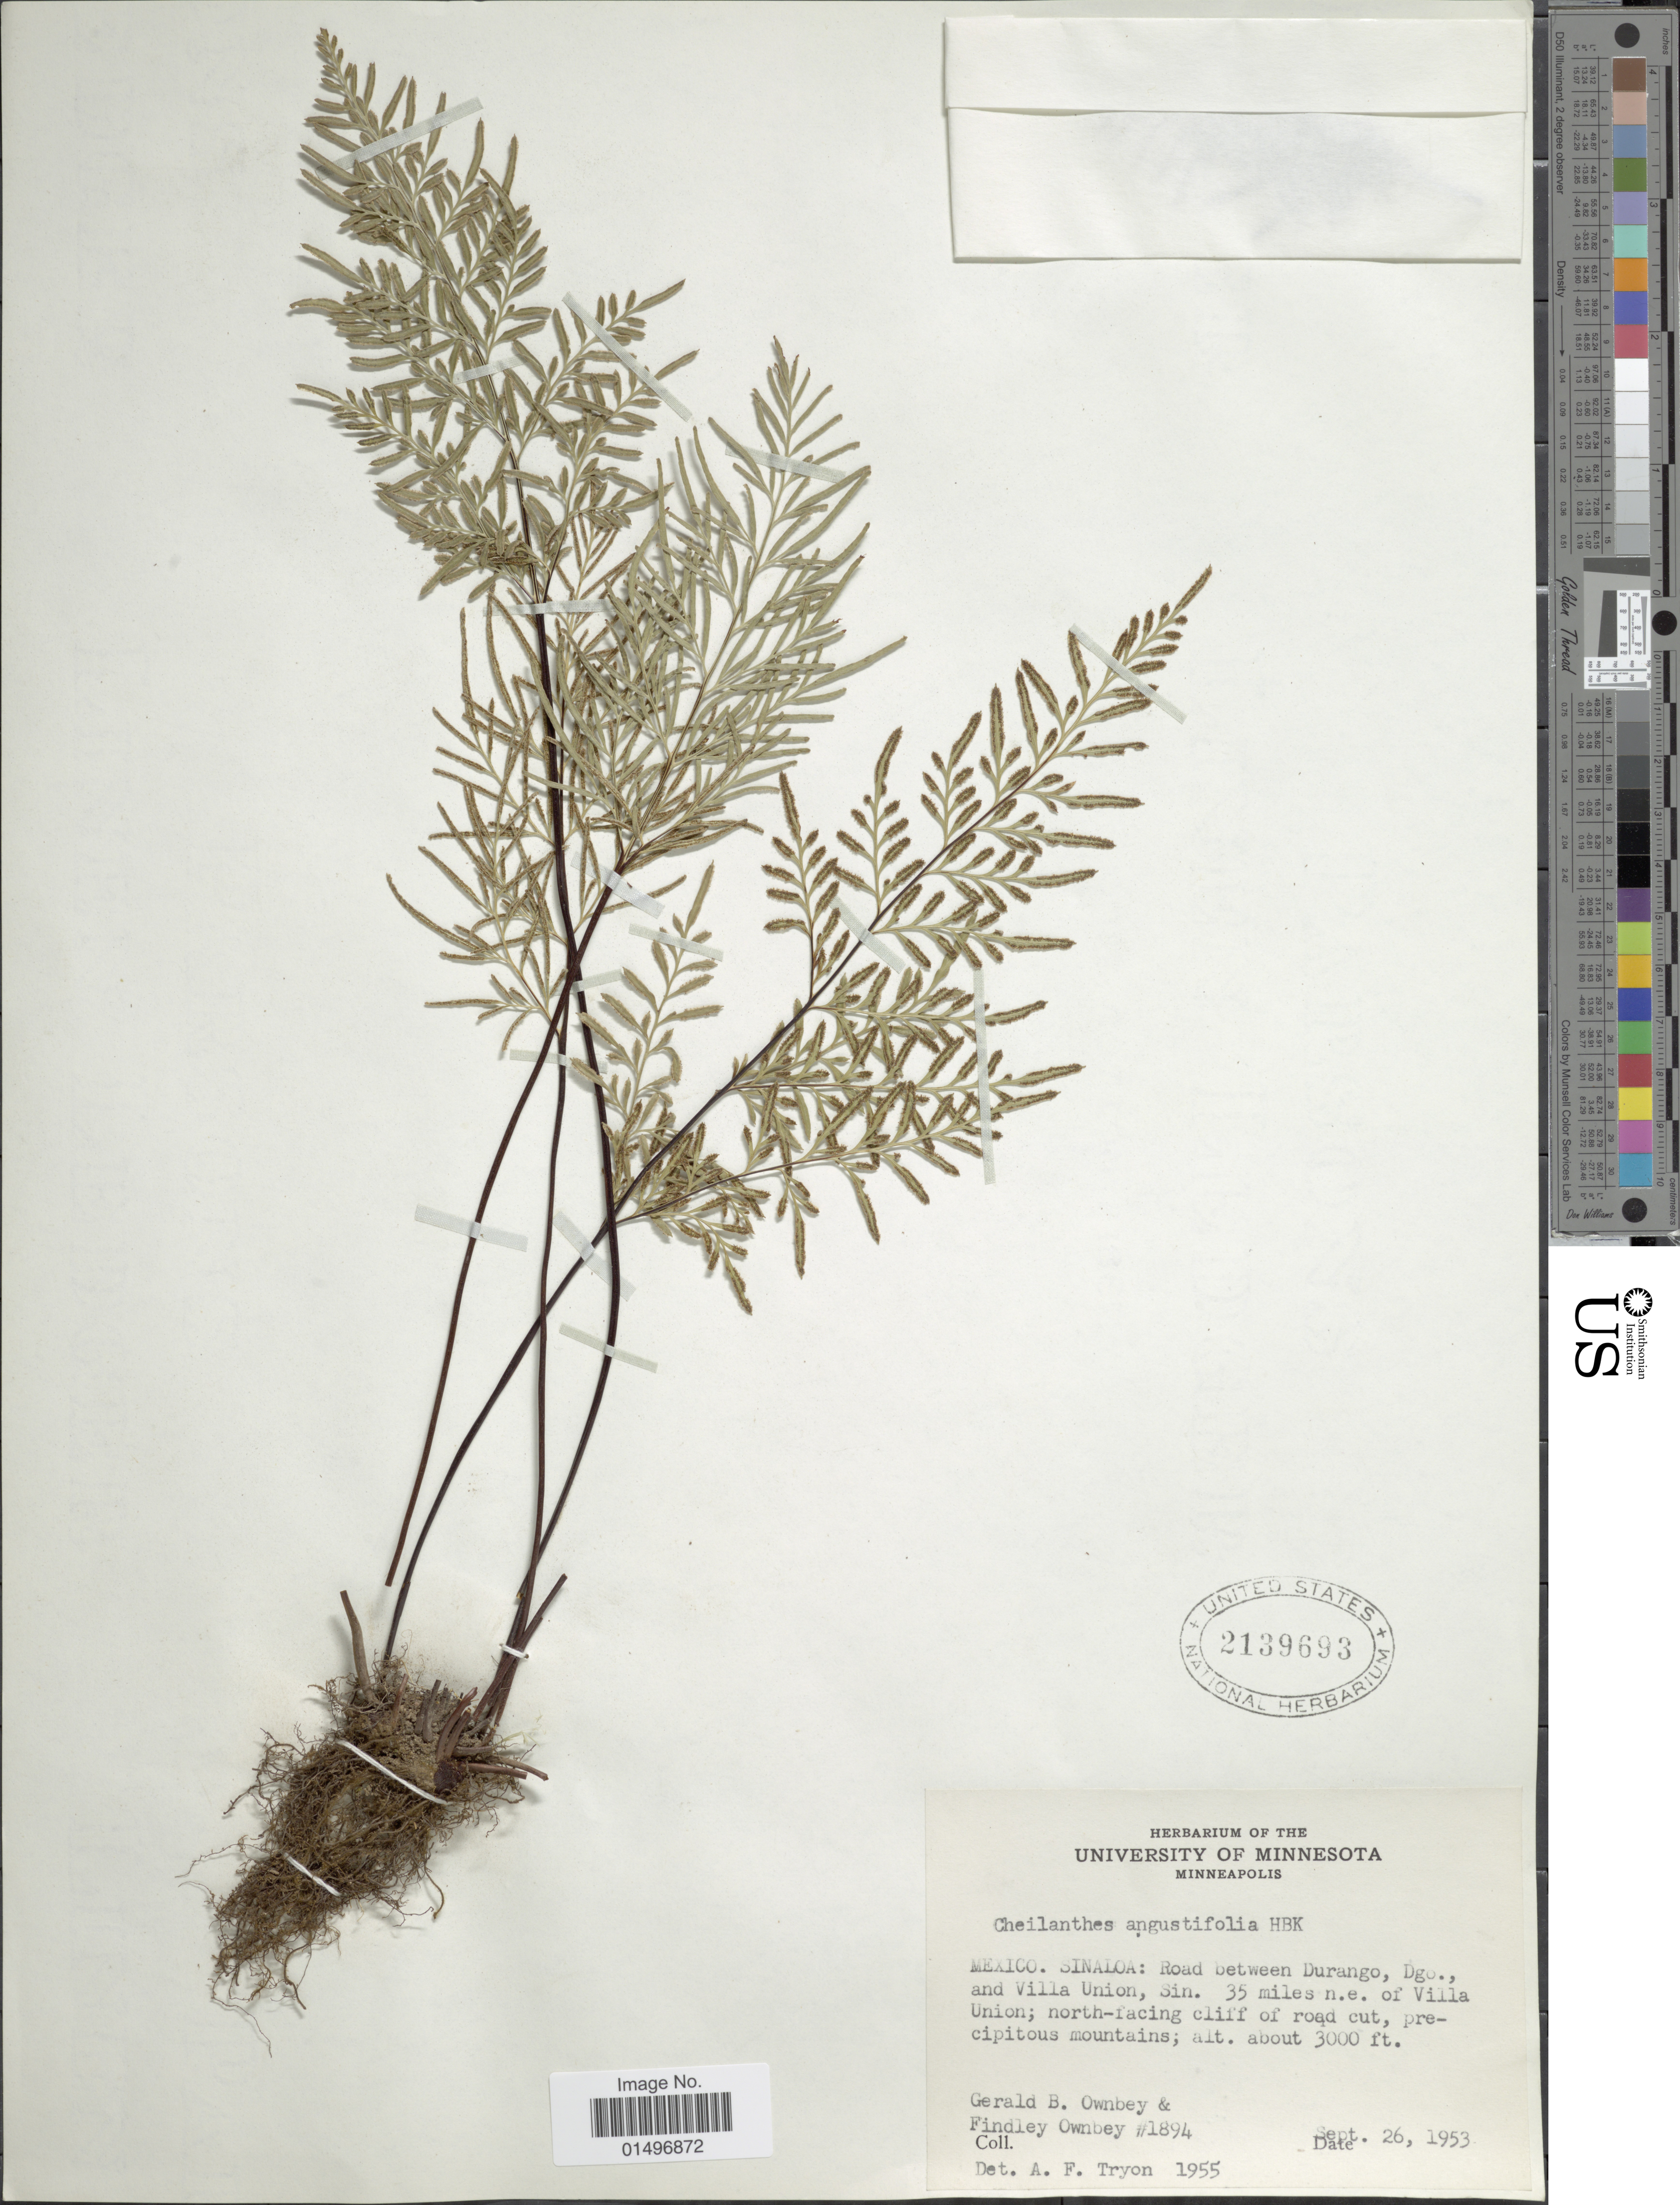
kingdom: Plantae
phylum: Tracheophyta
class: Polypodiopsida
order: Polypodiales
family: Pteridaceae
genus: Gaga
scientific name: Gaga angustifolia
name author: (Kunth) Fay W. Li & Windham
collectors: G. B. Ownbey & F. Ownbey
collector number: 1894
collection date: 1953-09-26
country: Mexico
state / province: Sinaloa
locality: Mexico, Sinaloa: Road between Durango, Dgo., and Villa Union, Sin. 35 miles n.e. of Villa Union; north-facing cliff on road cut, precipitous mountains.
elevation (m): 914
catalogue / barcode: US 2139693